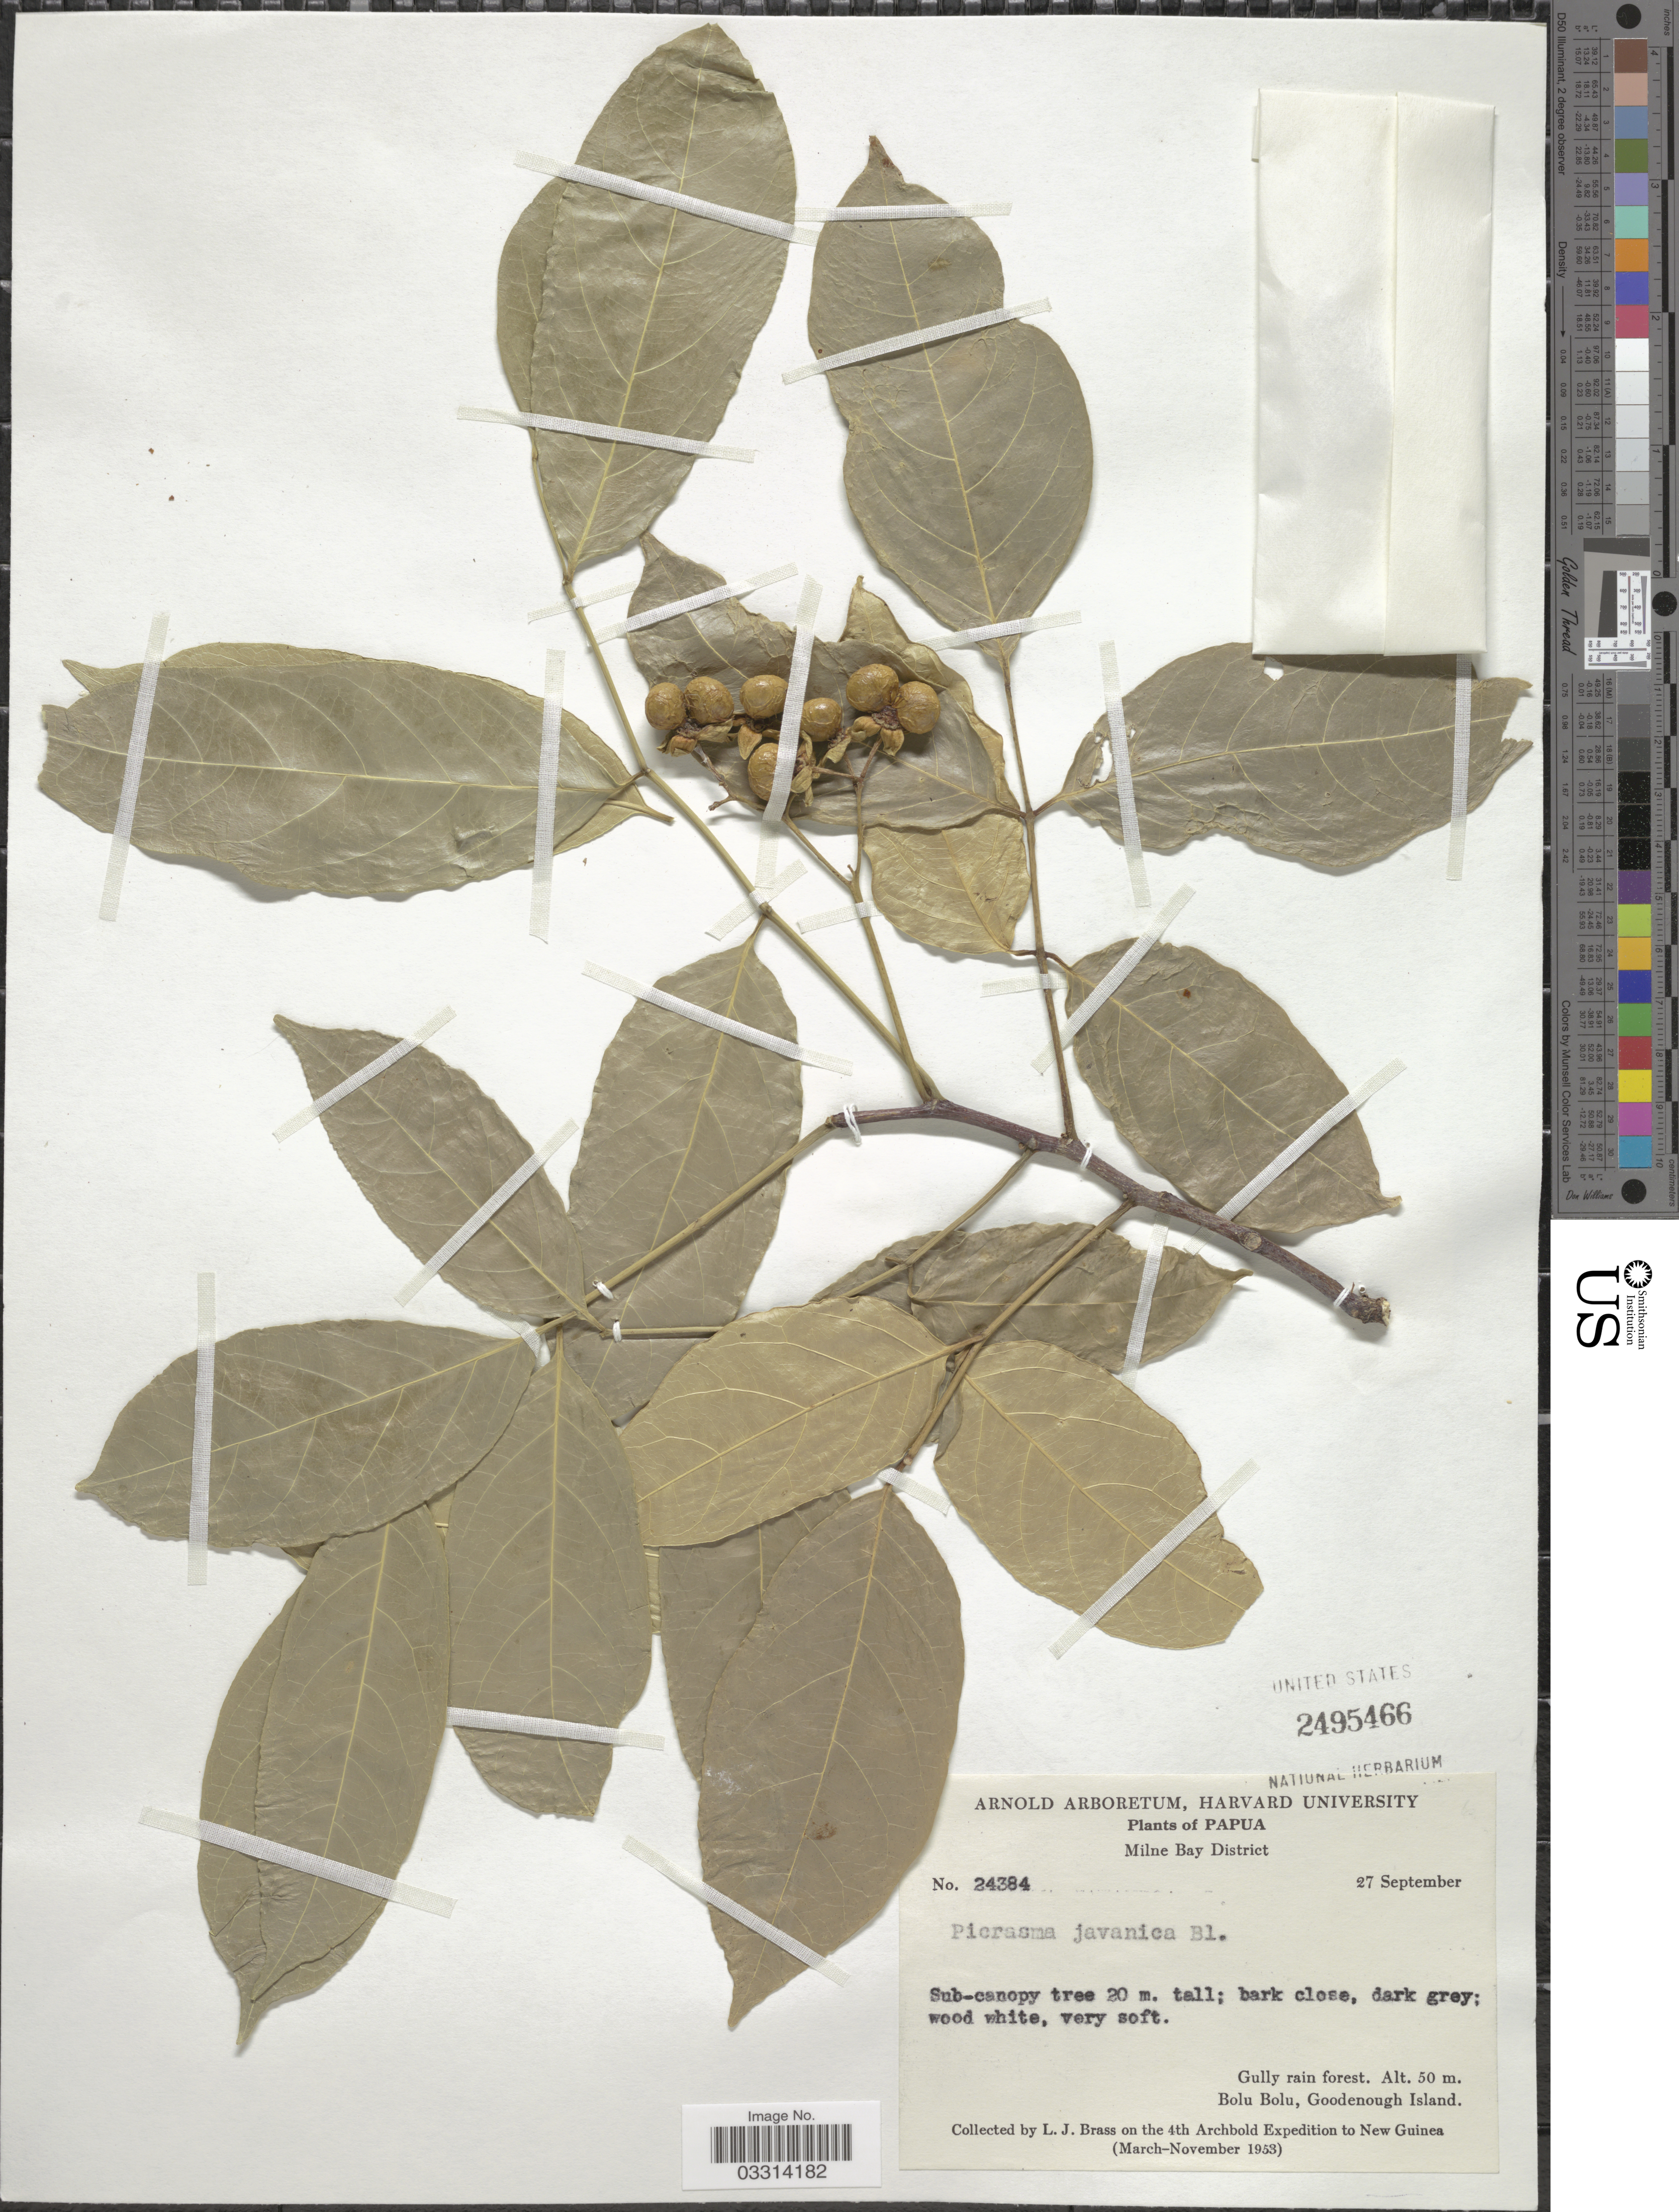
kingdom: Plantae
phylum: Tracheophyta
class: Magnoliopsida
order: Sapindales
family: Simaroubaceae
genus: Picrasma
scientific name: Picrasma javanica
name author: Blume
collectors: L. J. Brass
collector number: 24384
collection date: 1953-09-27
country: Papua New Guinea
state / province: Milne Bay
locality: Papua. Milne Bay District. Bolu Bolu, Goodenough Island.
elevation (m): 50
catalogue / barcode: US 2495466